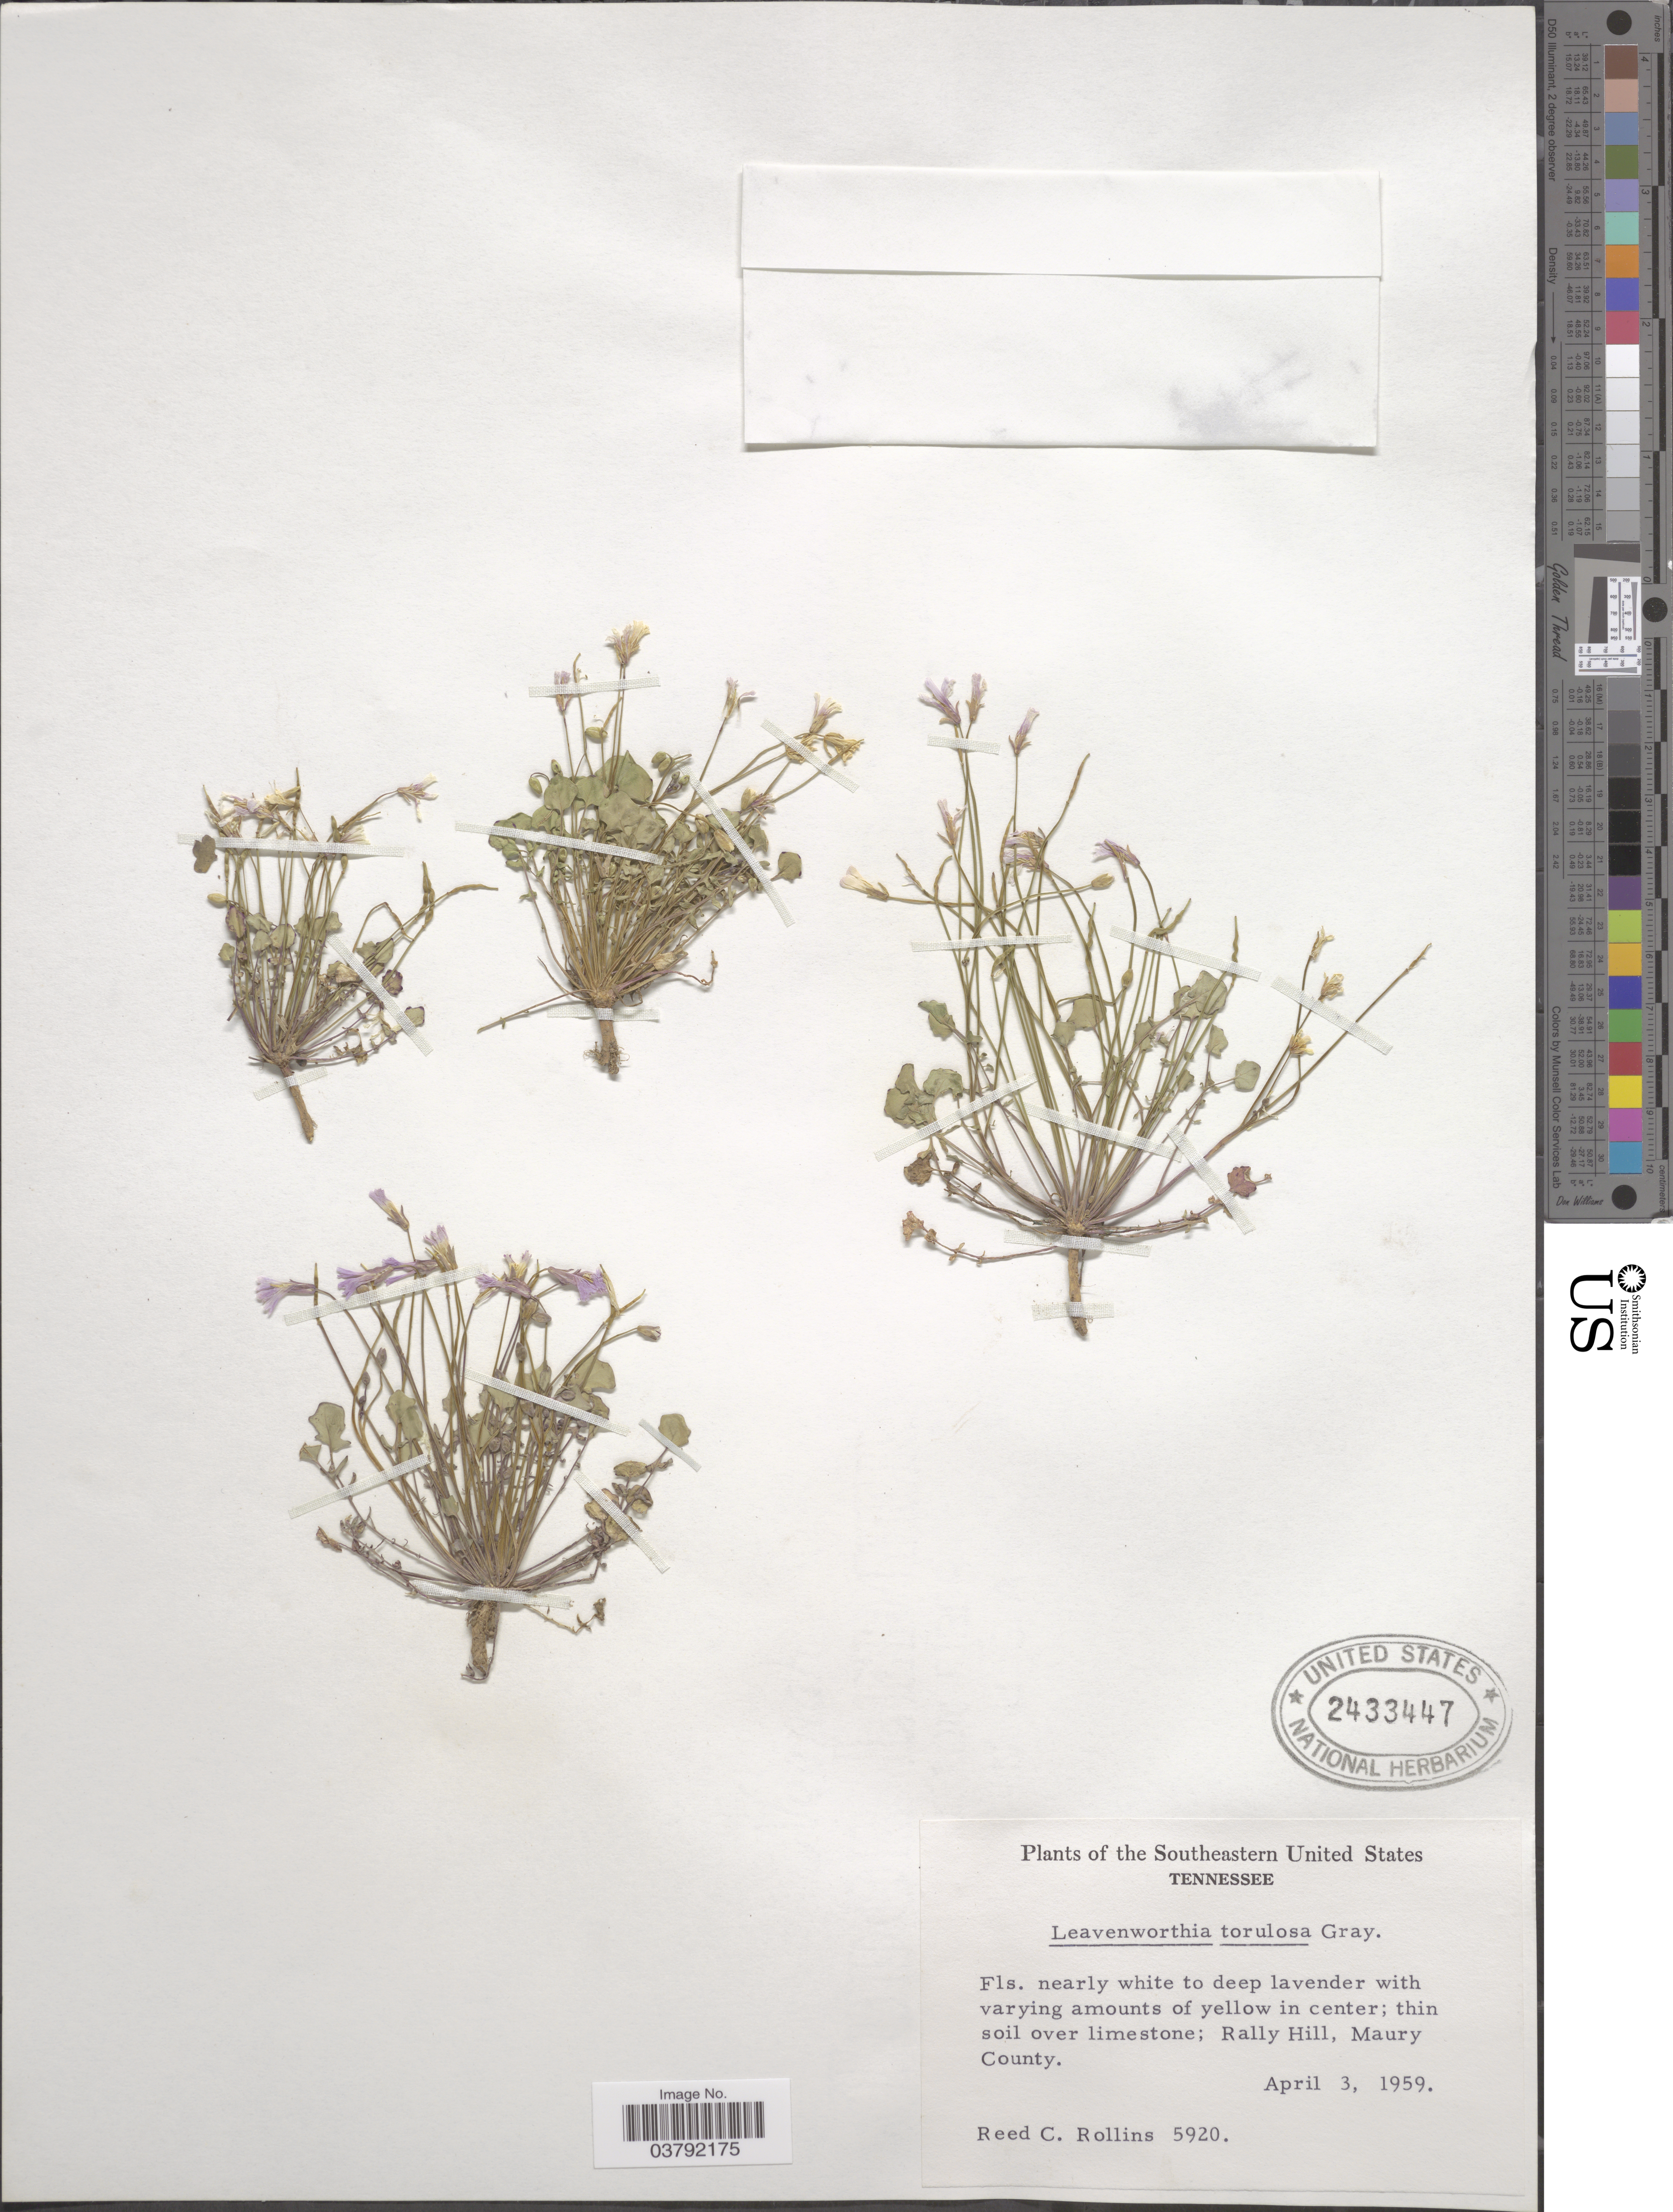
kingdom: Plantae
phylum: Tracheophyta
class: Magnoliopsida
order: Brassicales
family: Brassicaceae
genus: Leavenworthia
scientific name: Leavenworthia torulosa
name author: A. Gray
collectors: R. C. Rollins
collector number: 5920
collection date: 1959-04-03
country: United States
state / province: Tennessee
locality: Rally Hill, Maury County.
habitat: thin soil over limestone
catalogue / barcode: US 2433447